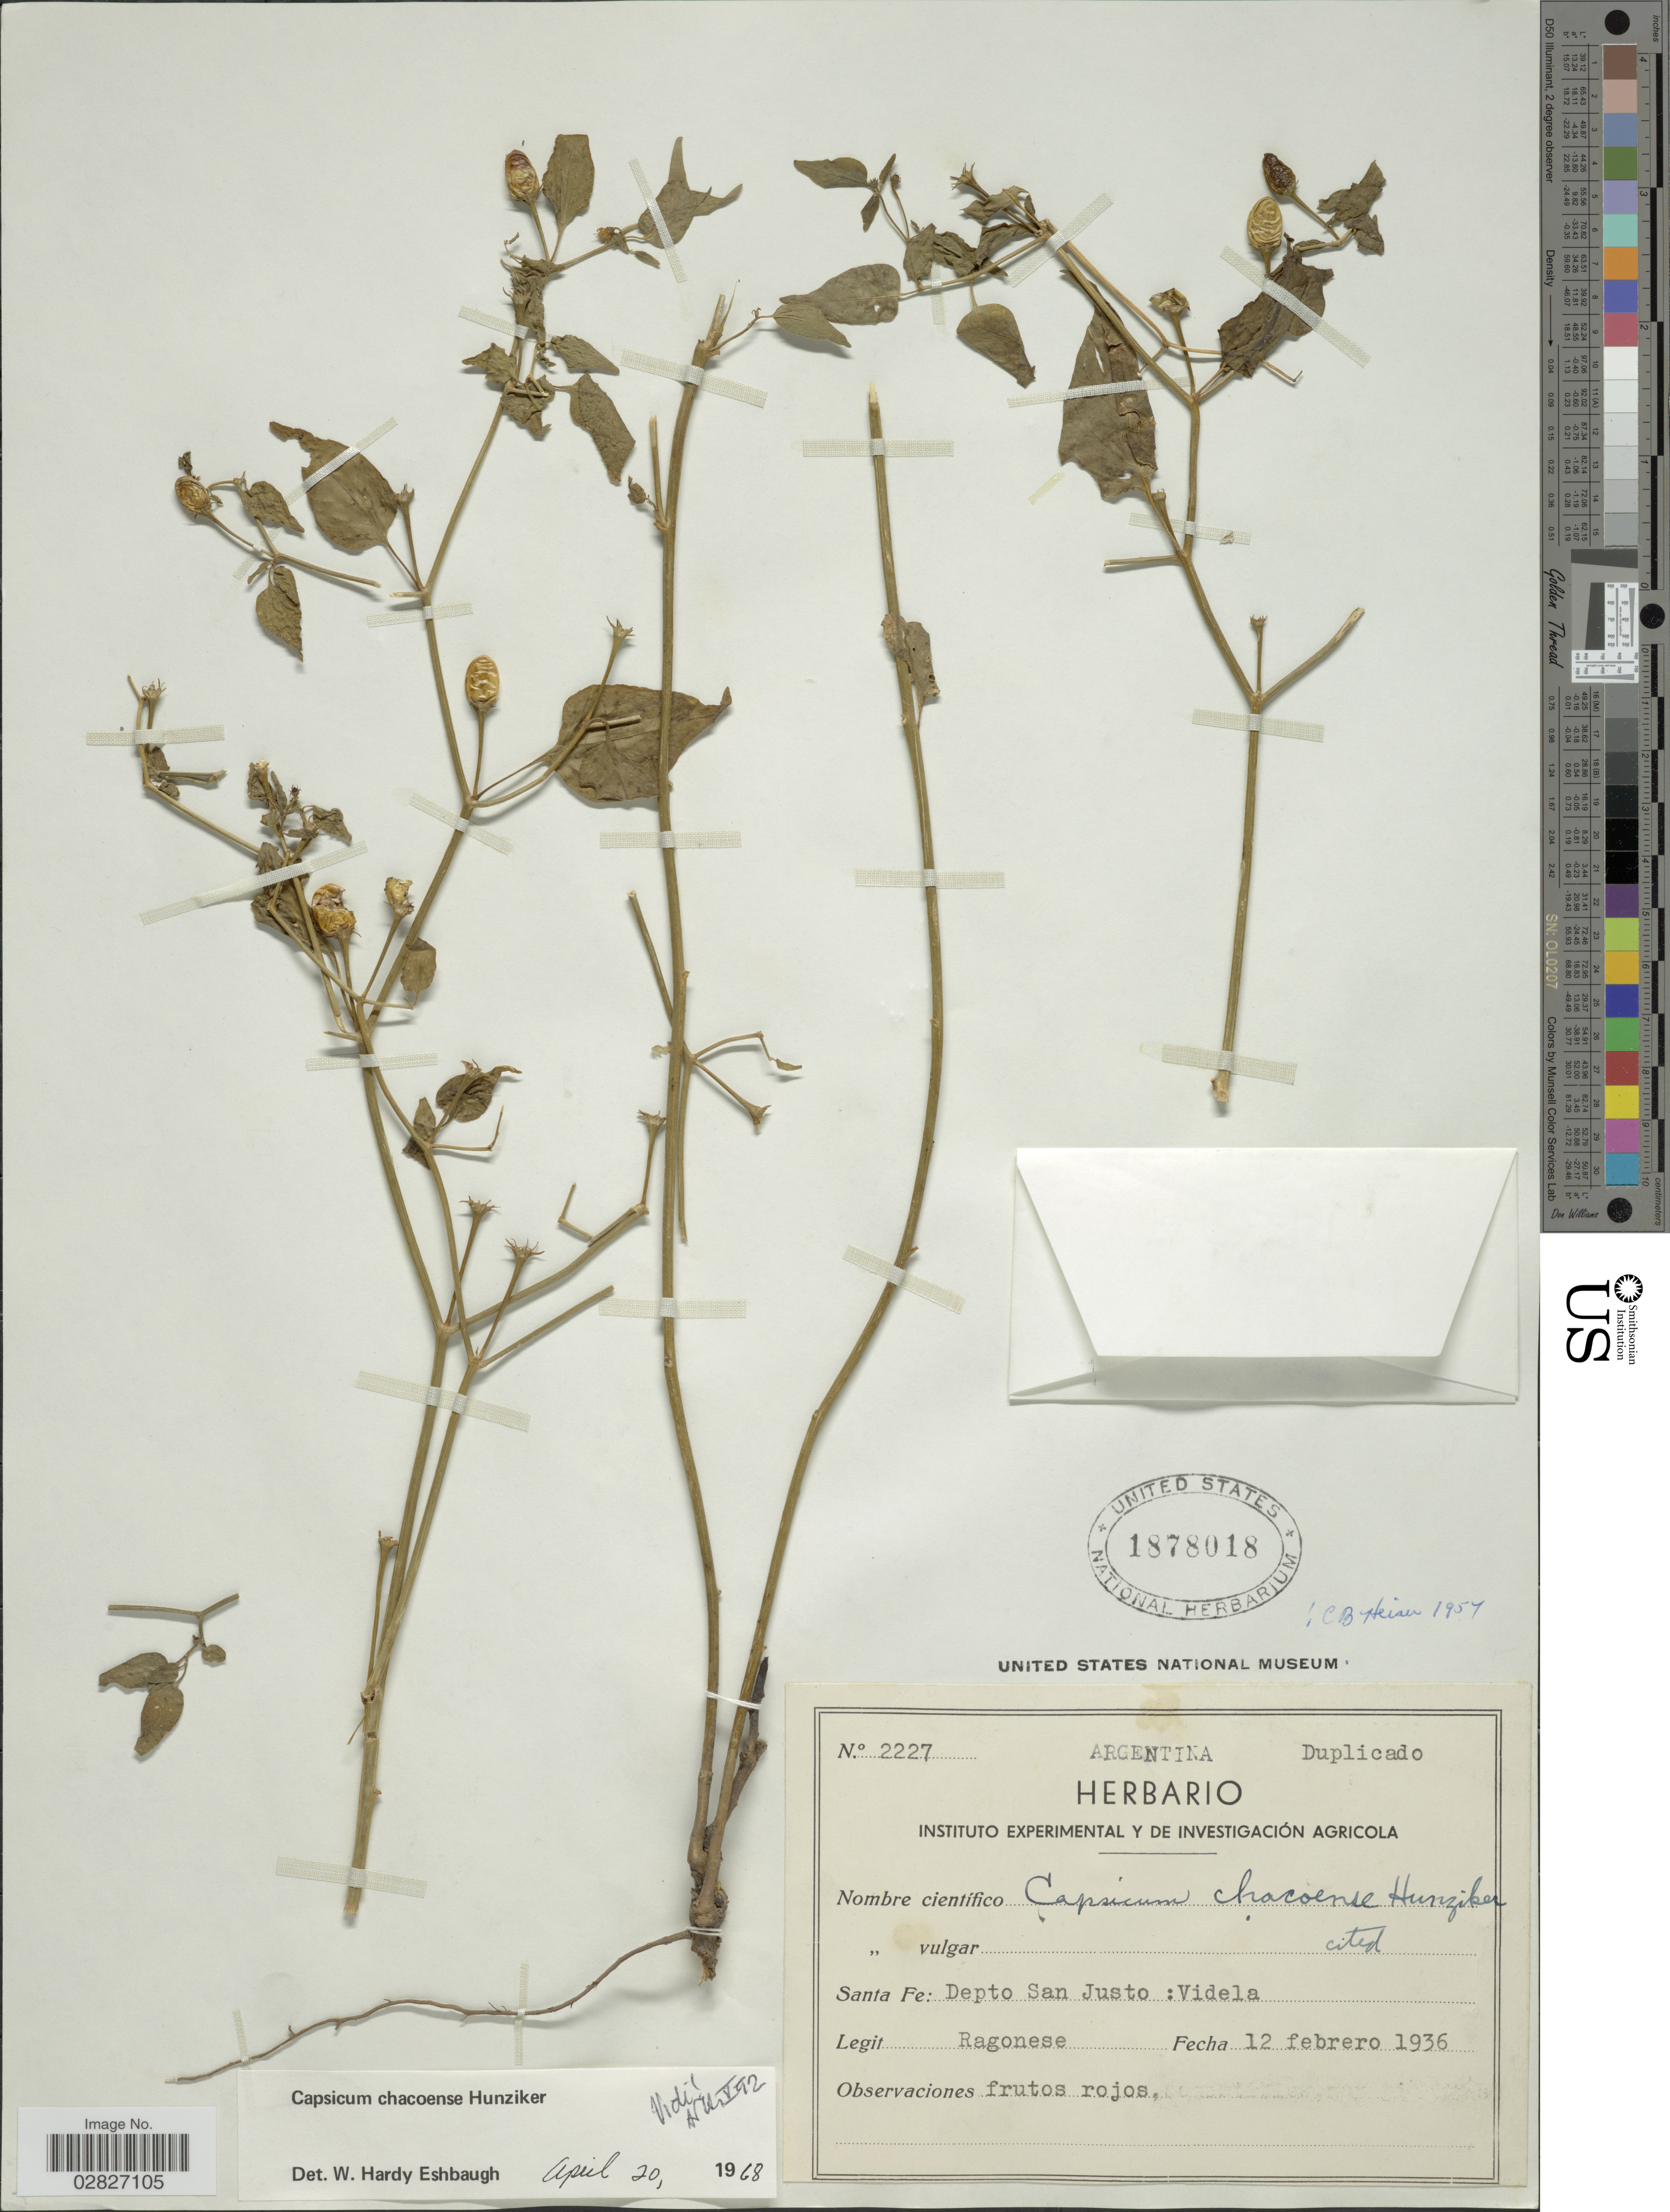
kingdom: Plantae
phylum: Tracheophyta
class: Magnoliopsida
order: Solanales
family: Solanaceae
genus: Capsicum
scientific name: Capsicum chacoense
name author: Hunz.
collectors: Ragonese, --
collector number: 2227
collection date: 1936-02-12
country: Argentina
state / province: Santa Fe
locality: Depto San Justo, Videla.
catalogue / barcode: US 1878018